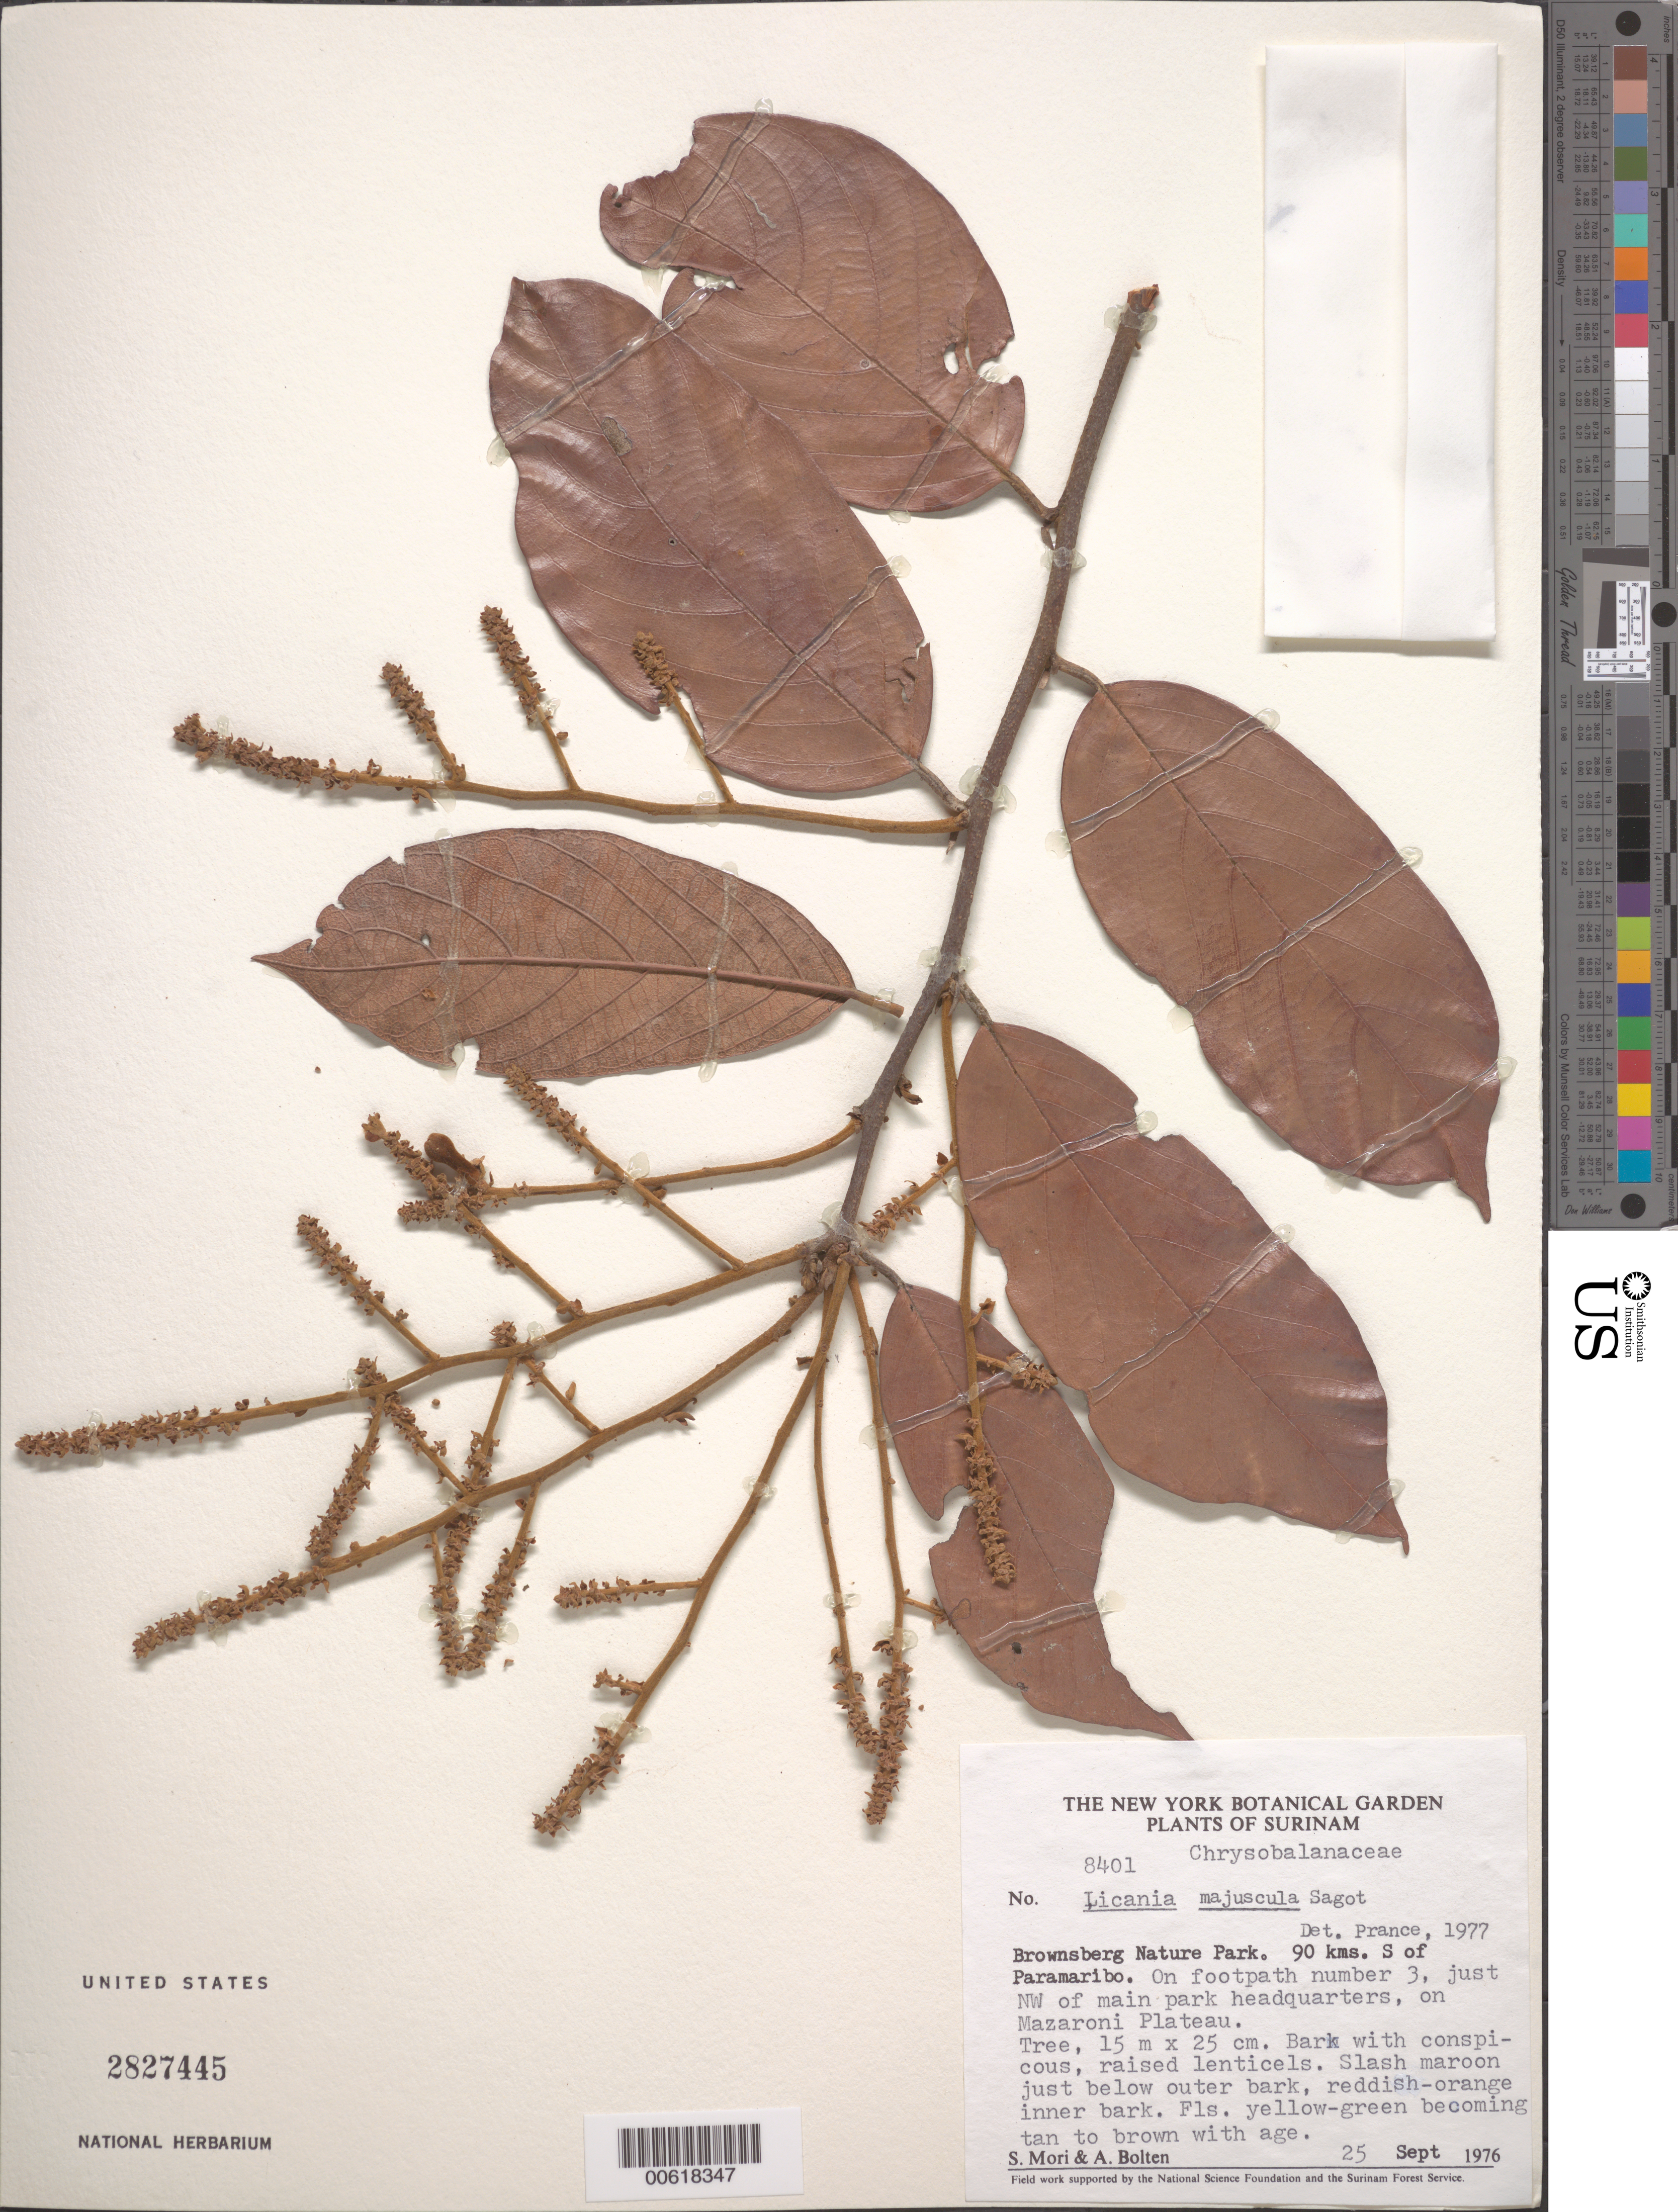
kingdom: Plantae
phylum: Tracheophyta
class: Magnoliopsida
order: Malpighiales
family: Chrysobalanaceae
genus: Licania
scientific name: Licania majuscula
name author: Sagot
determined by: Prance, G. T.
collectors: S. Mori & A. Bolten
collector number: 8401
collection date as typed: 25-Sep-76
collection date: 1976-09-25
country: Suriname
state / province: Brokopondo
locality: Brownsberg Nature Reserve, 90 km S of Paramraibo, Mazaroni Plateau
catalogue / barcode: US 2827445